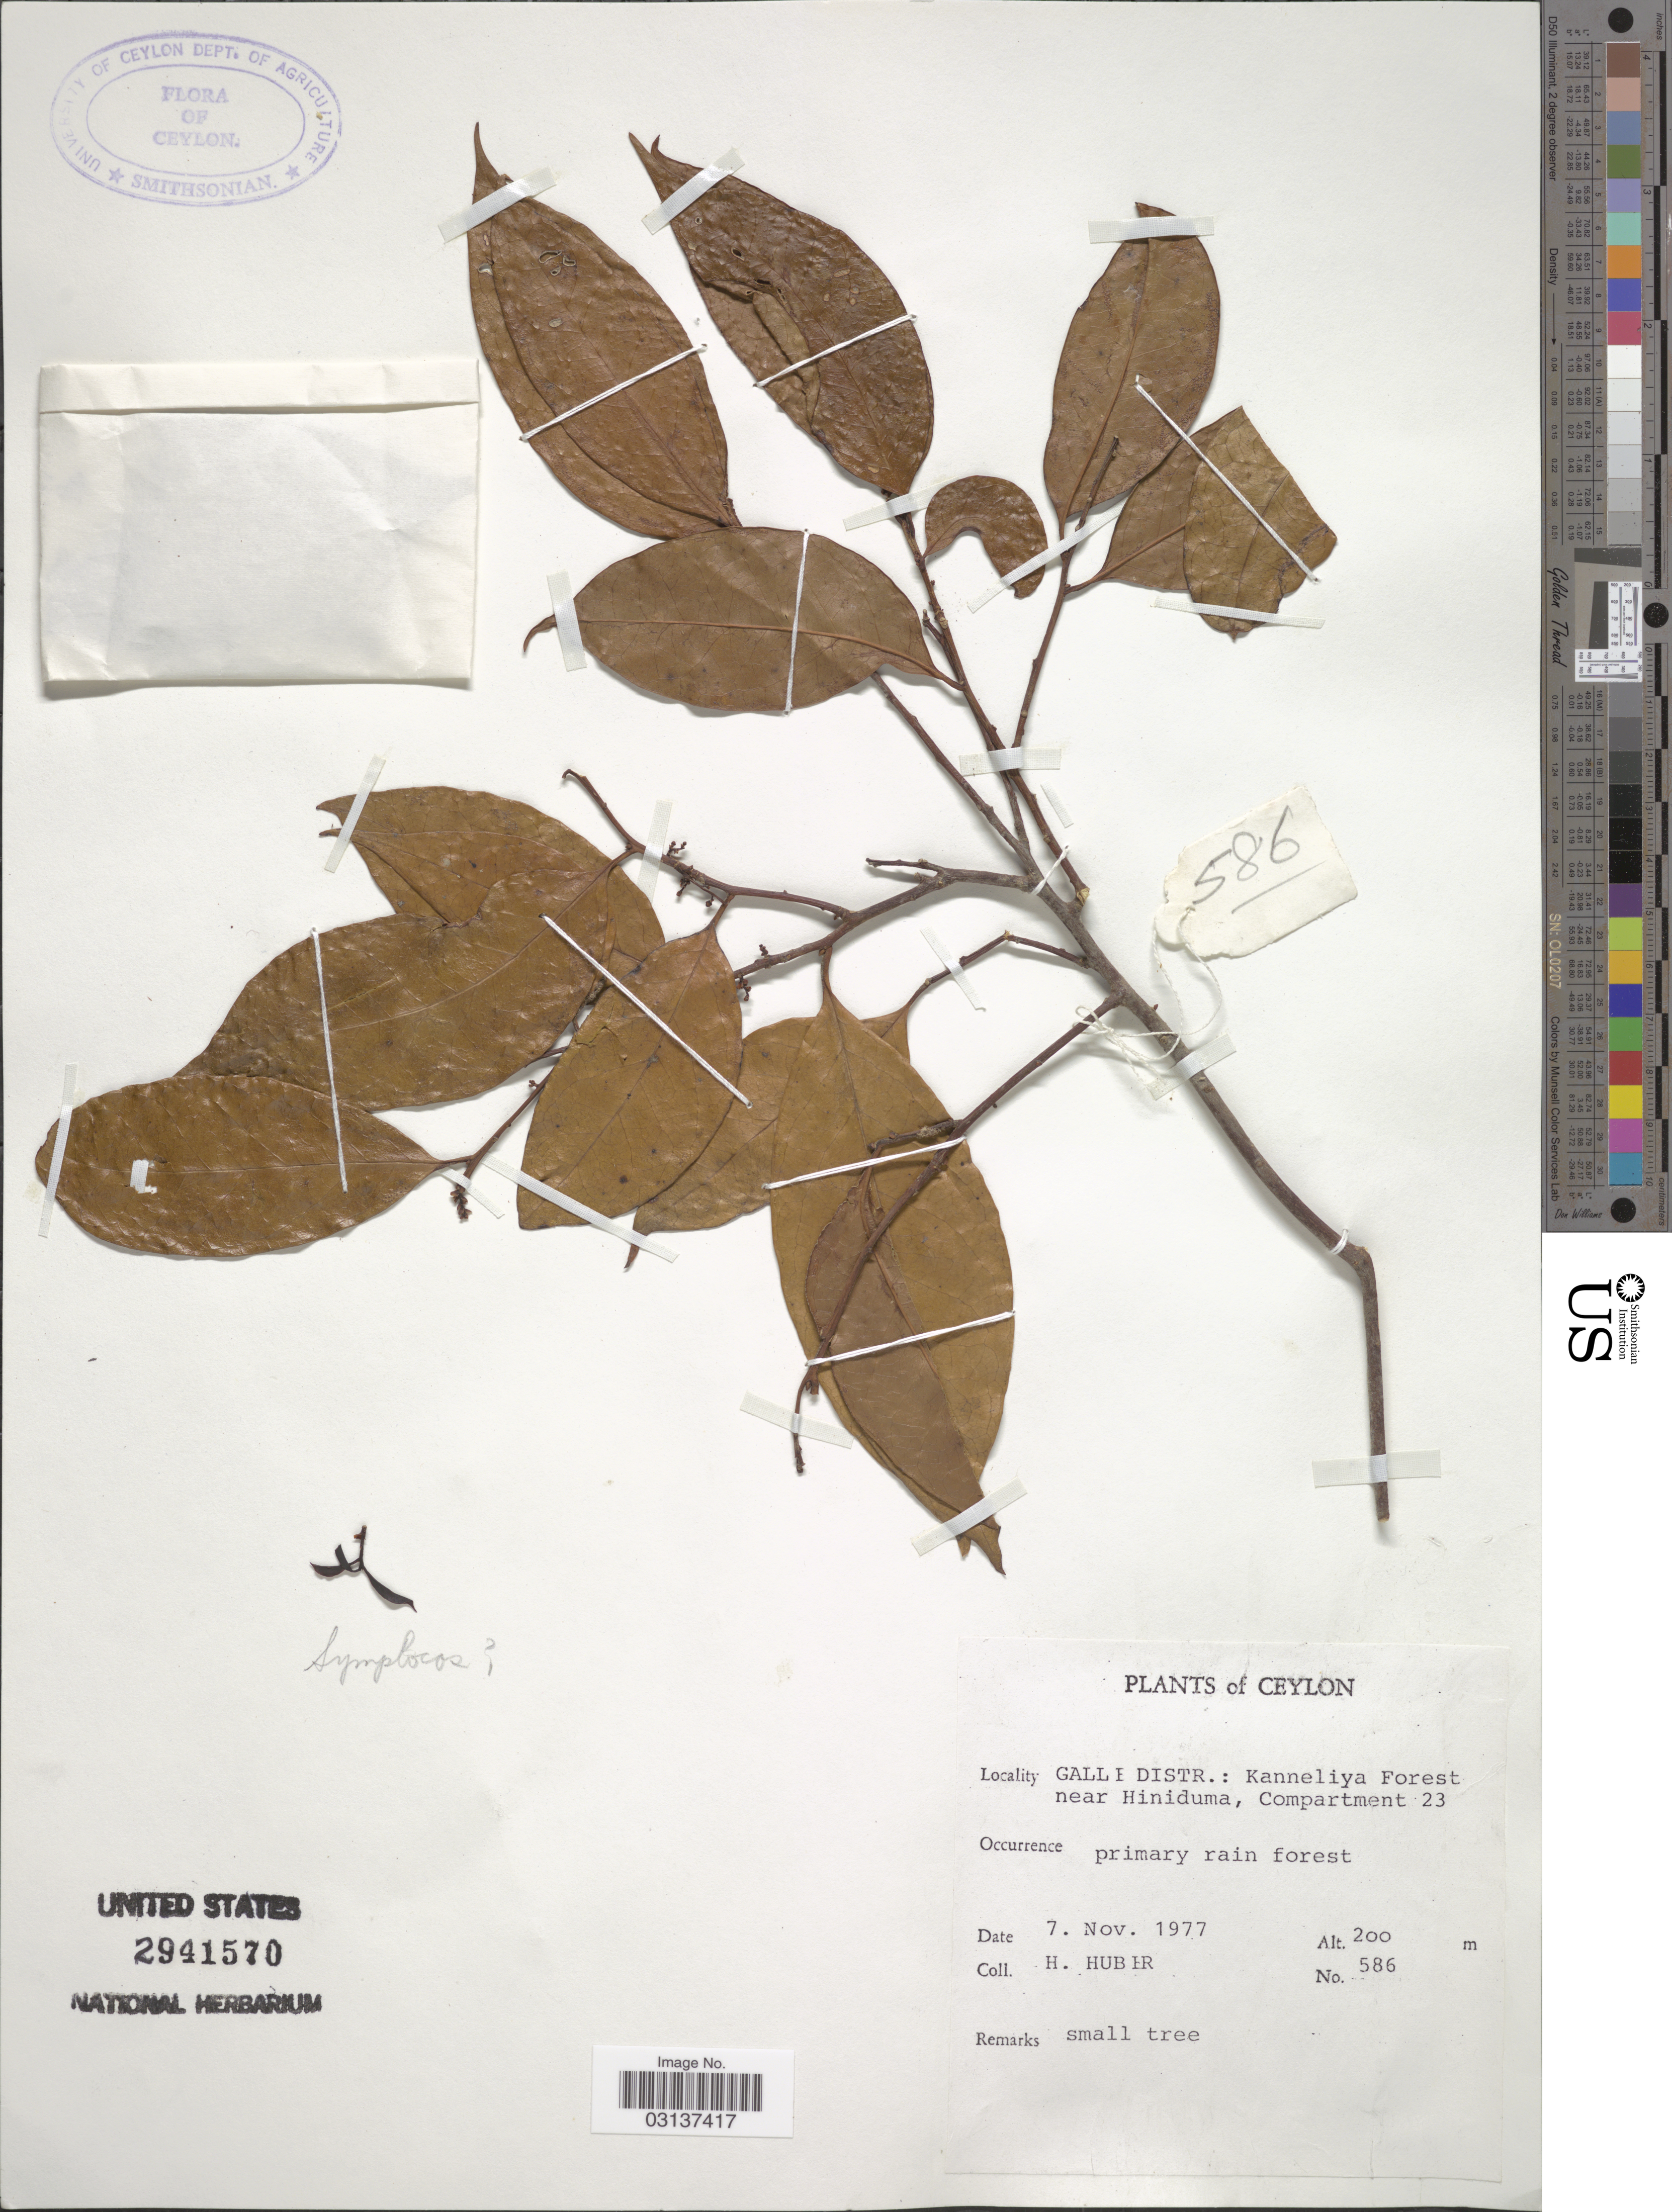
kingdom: Plantae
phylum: Tracheophyta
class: Magnoliopsida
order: Ericales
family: Symplocaceae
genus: Symplocos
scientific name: Symplocos sp.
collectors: H. Huber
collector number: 586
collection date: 1977-11-07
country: Sri Lanka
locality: Ceylon, Galle Distr.: Kanneliya Forest near Hiniduma, Compartment 23.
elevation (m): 200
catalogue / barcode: US 2941570